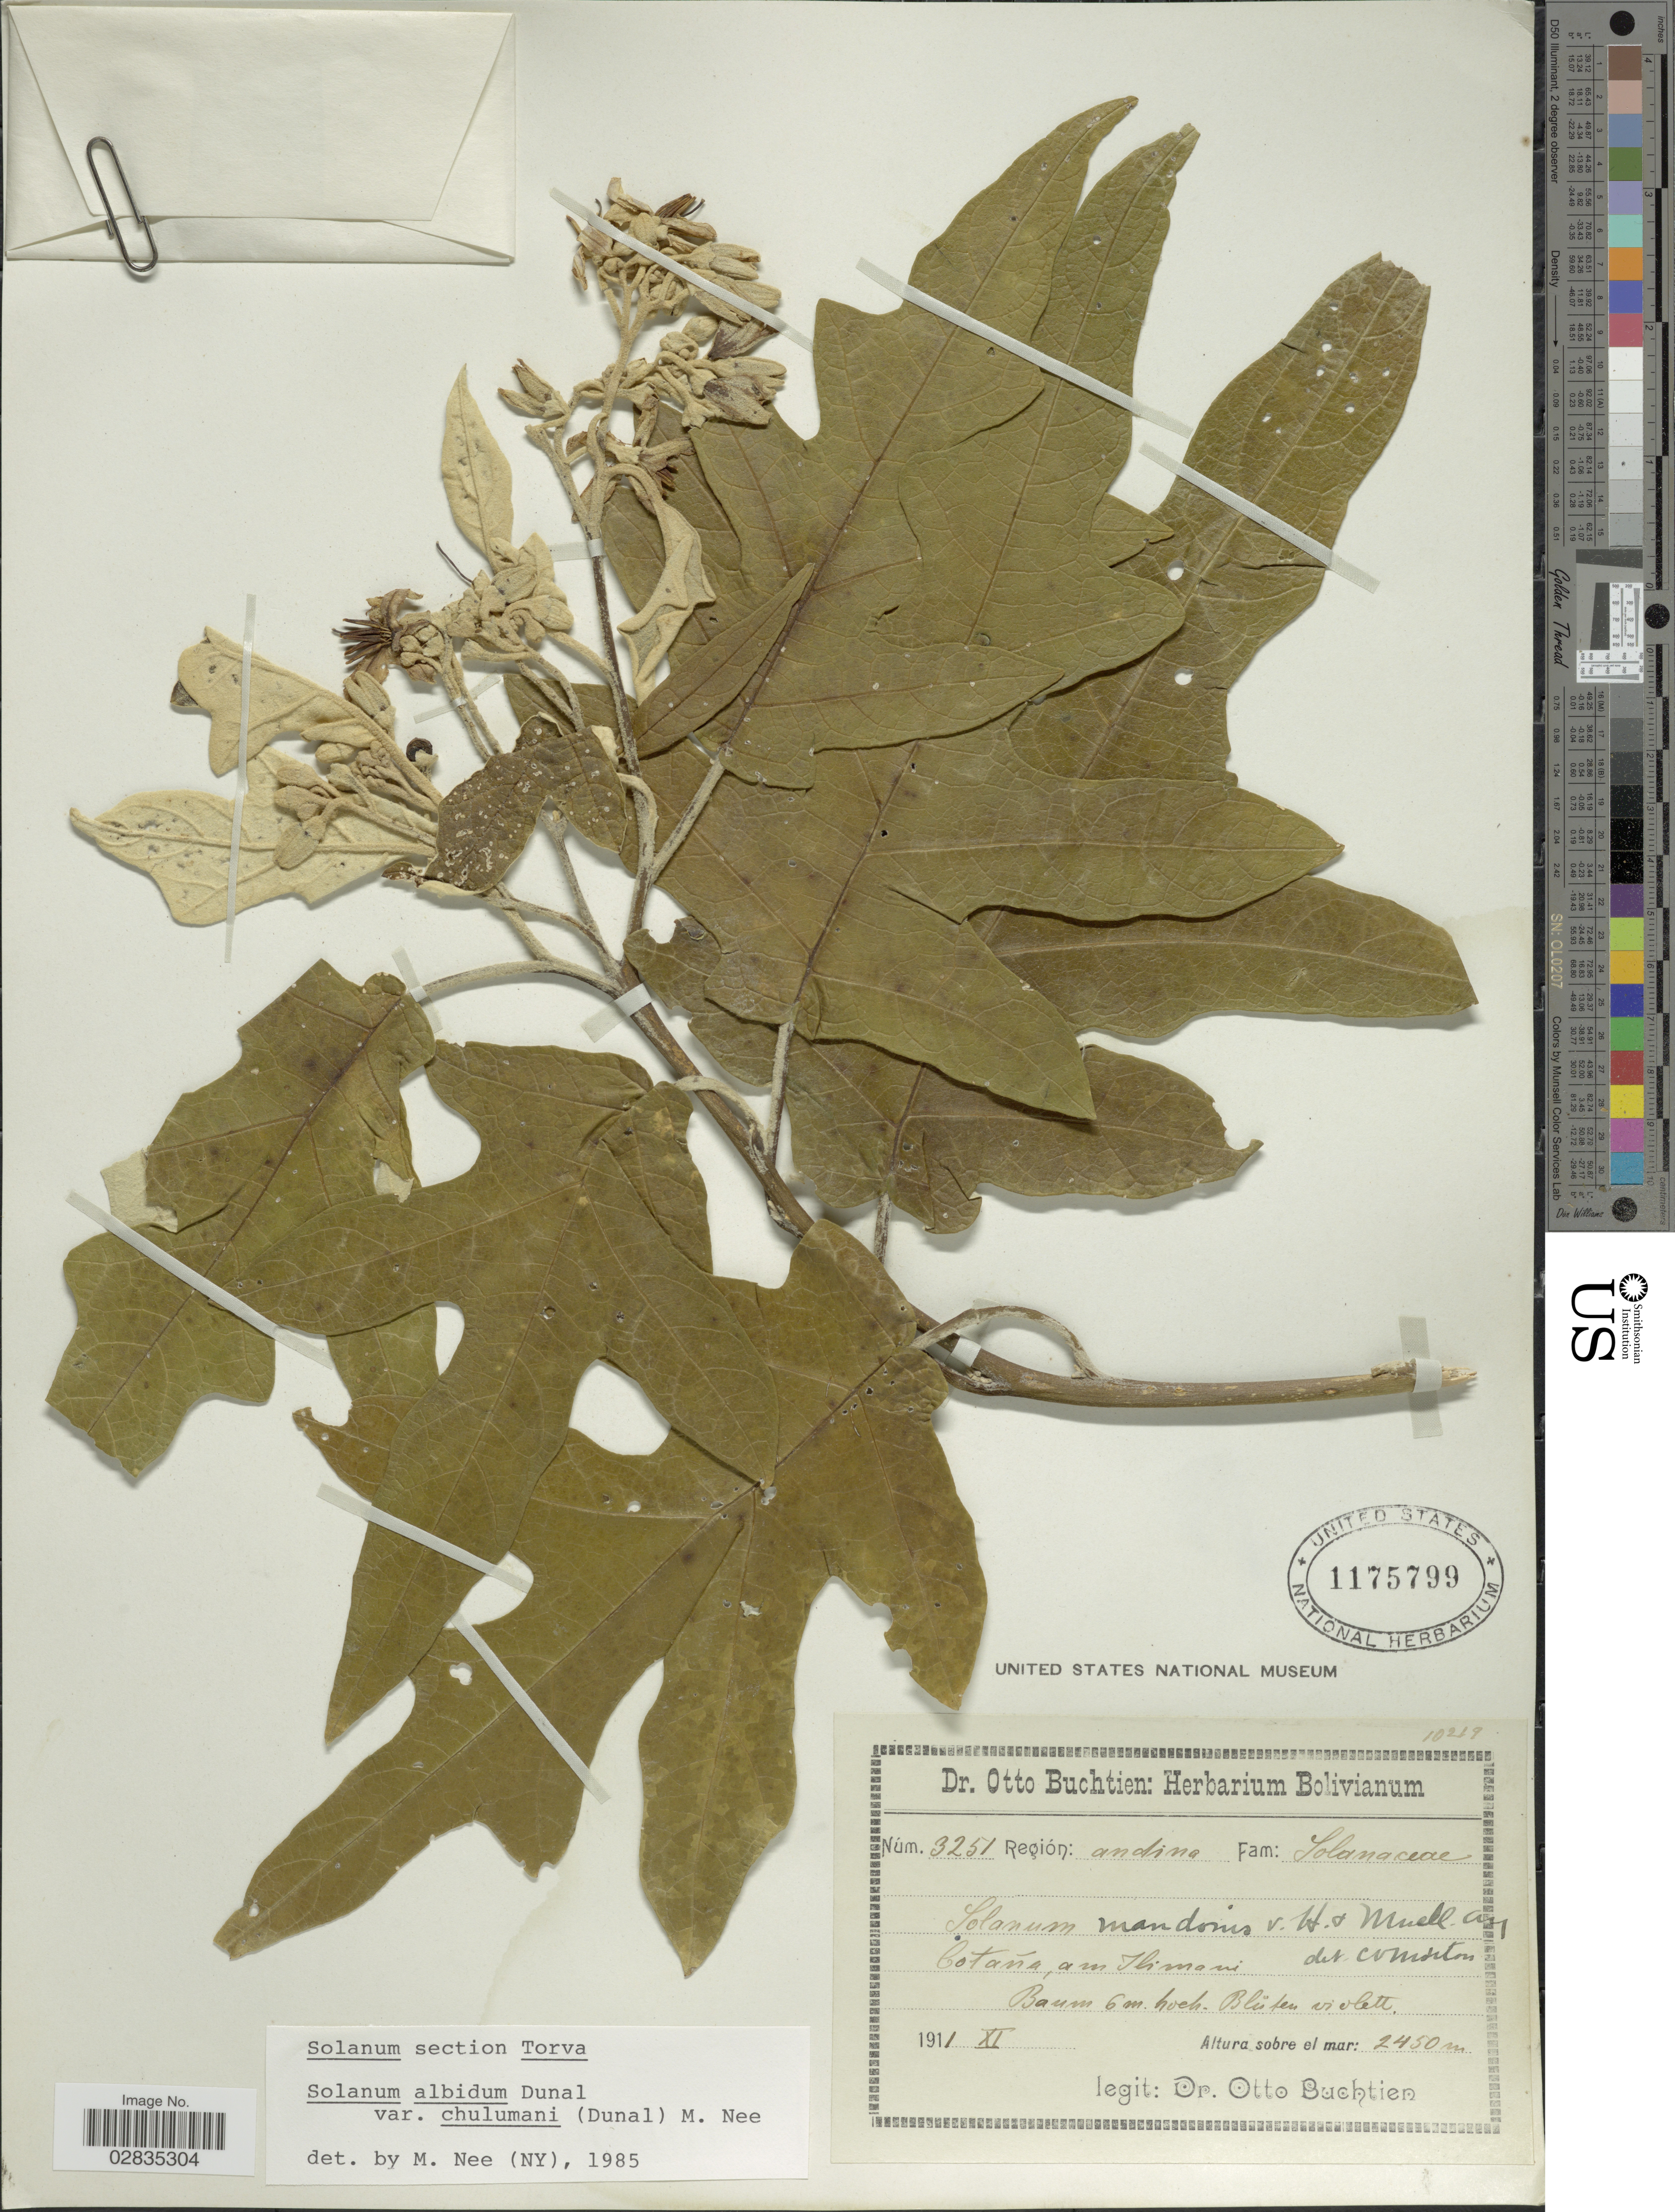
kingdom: Plantae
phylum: Tracheophyta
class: Magnoliopsida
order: Solanales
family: Solanaceae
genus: Solanum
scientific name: Solanum albidum var. chulumani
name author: (Dunal) M. Nee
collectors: O. Buchtien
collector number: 3251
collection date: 1911-11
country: Bolivia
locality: Regíon: andina. Cotaña, am Ilimani.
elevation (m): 2450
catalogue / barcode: US 1175799